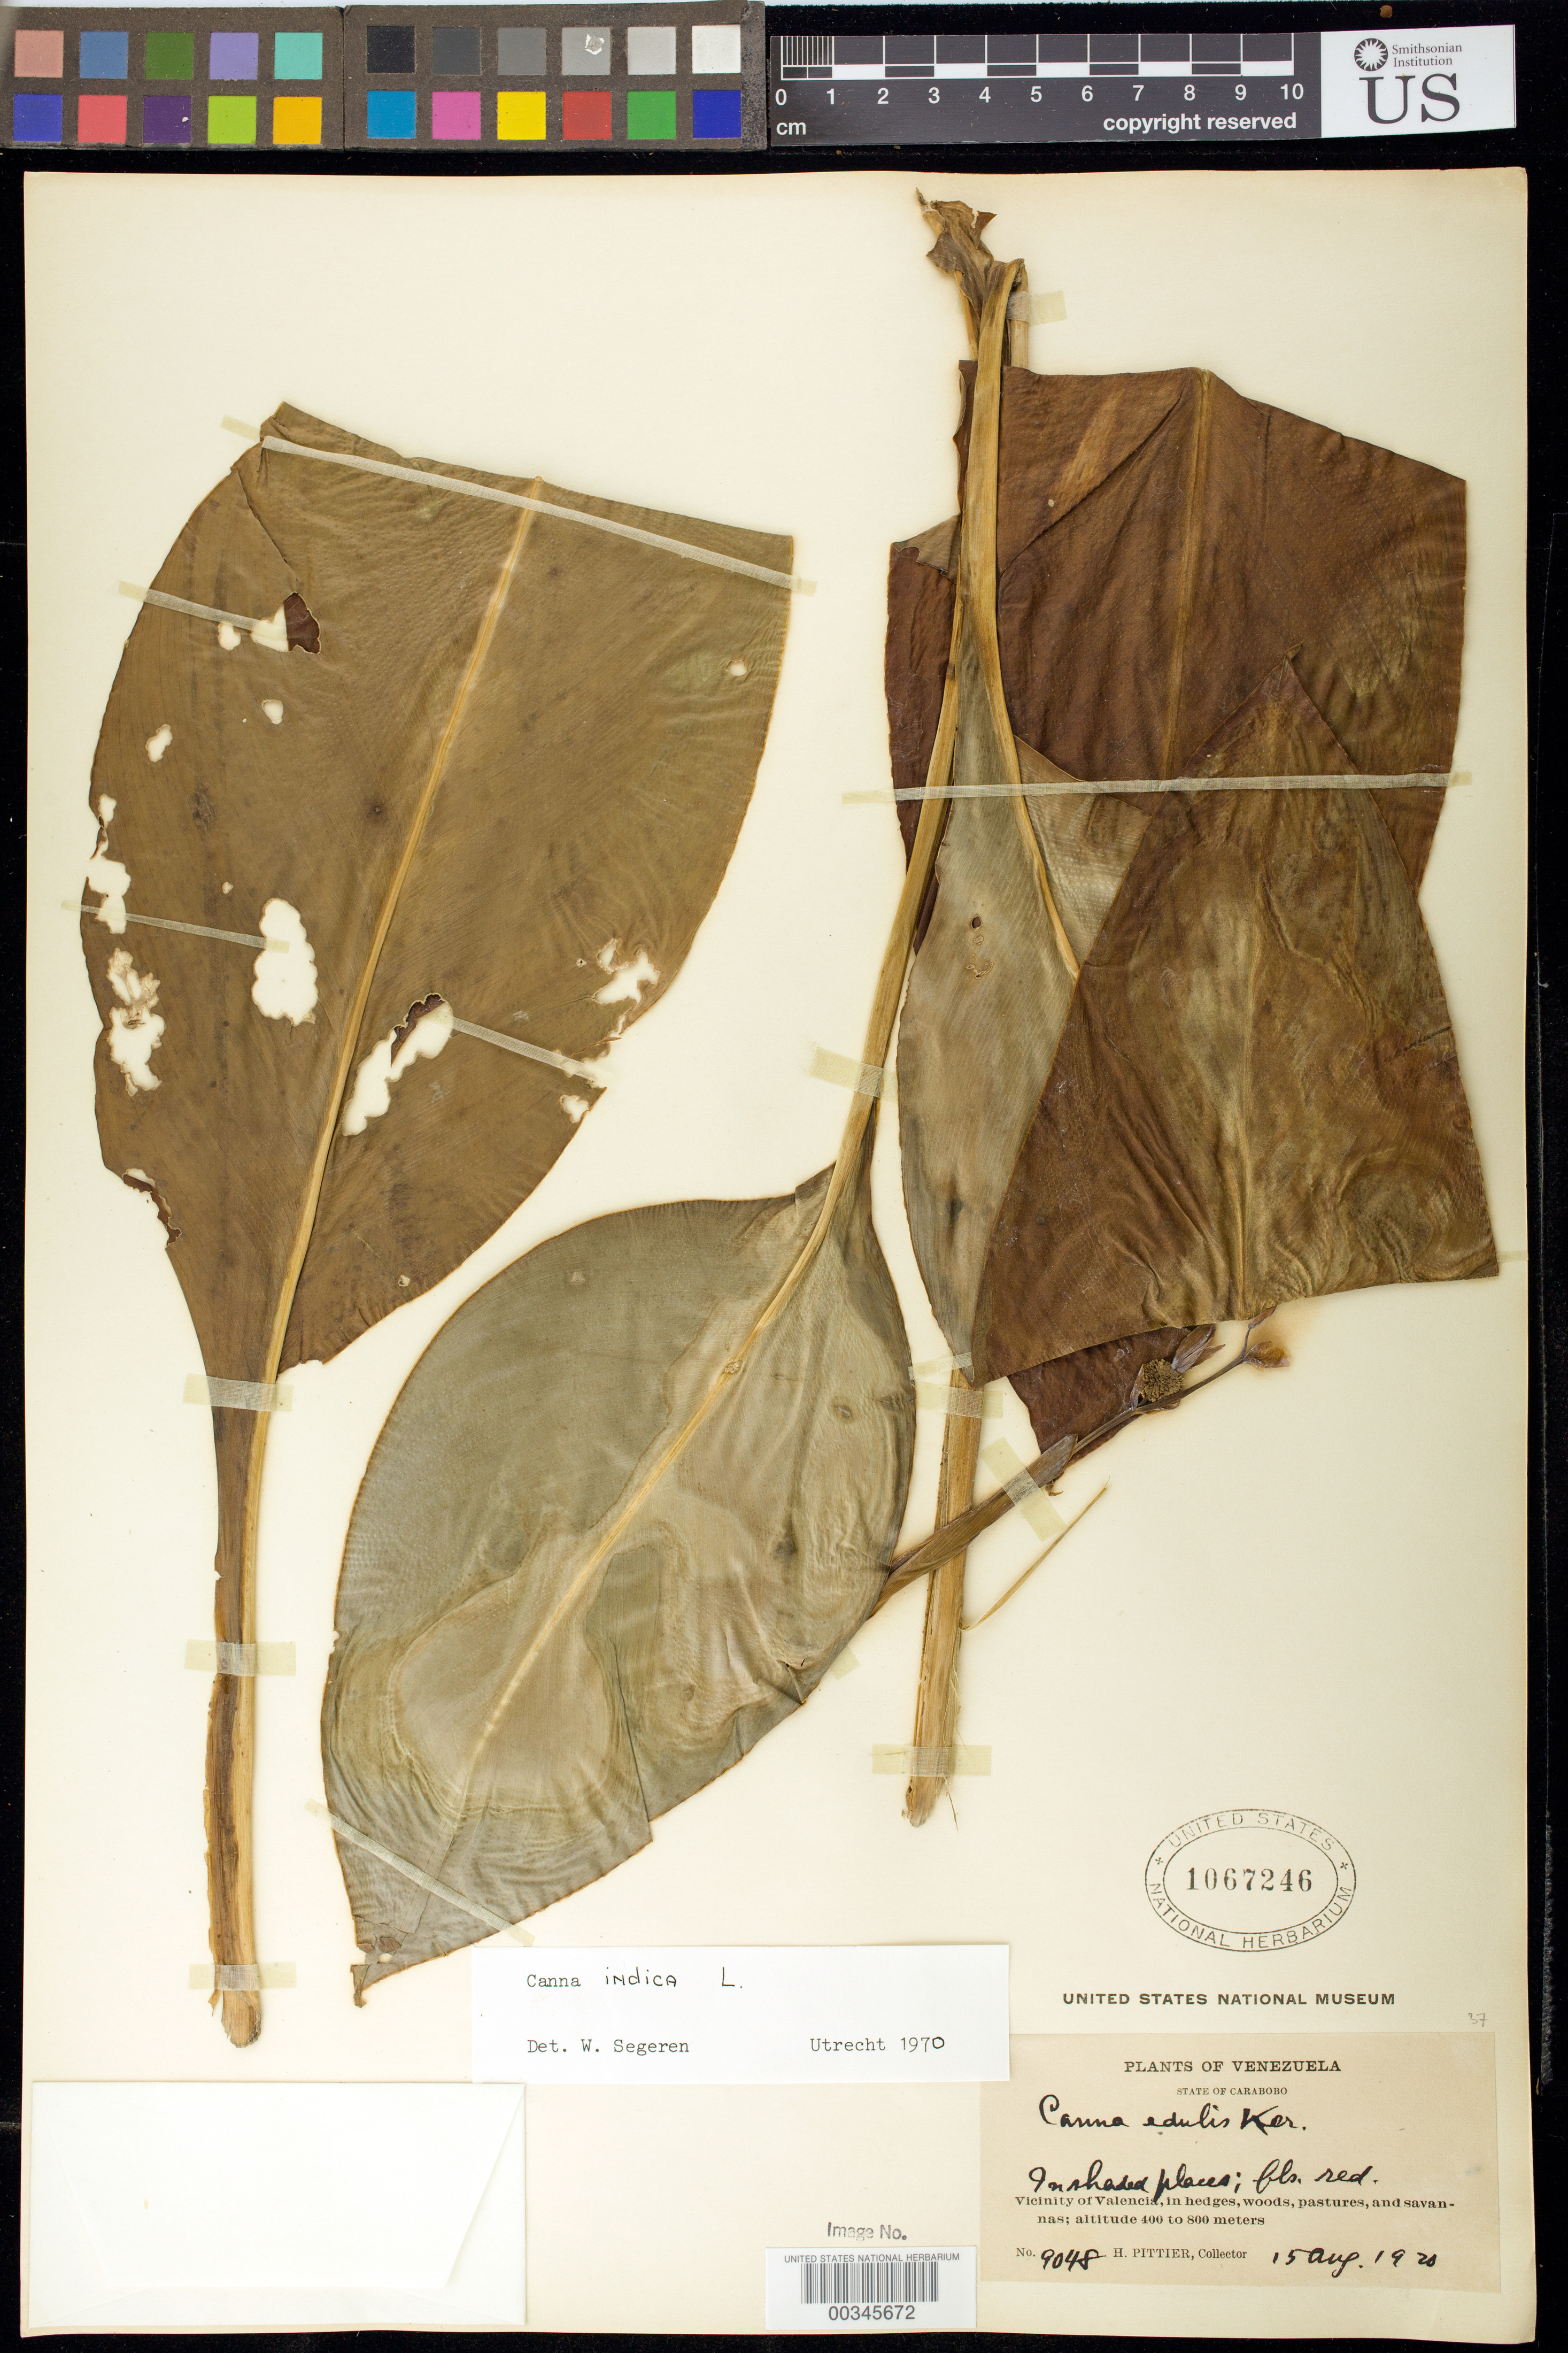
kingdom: Plantae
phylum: Tracheophyta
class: Liliopsida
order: Zingiberales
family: Cannaceae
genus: Canna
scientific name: Canna indica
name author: L.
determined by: Segeren, W.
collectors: H. F. Pittier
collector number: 9048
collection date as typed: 15 Aug 1920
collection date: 1920-08-15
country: Venezuela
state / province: Carabobo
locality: Vicinity of valencia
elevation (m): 400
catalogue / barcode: US 1067246